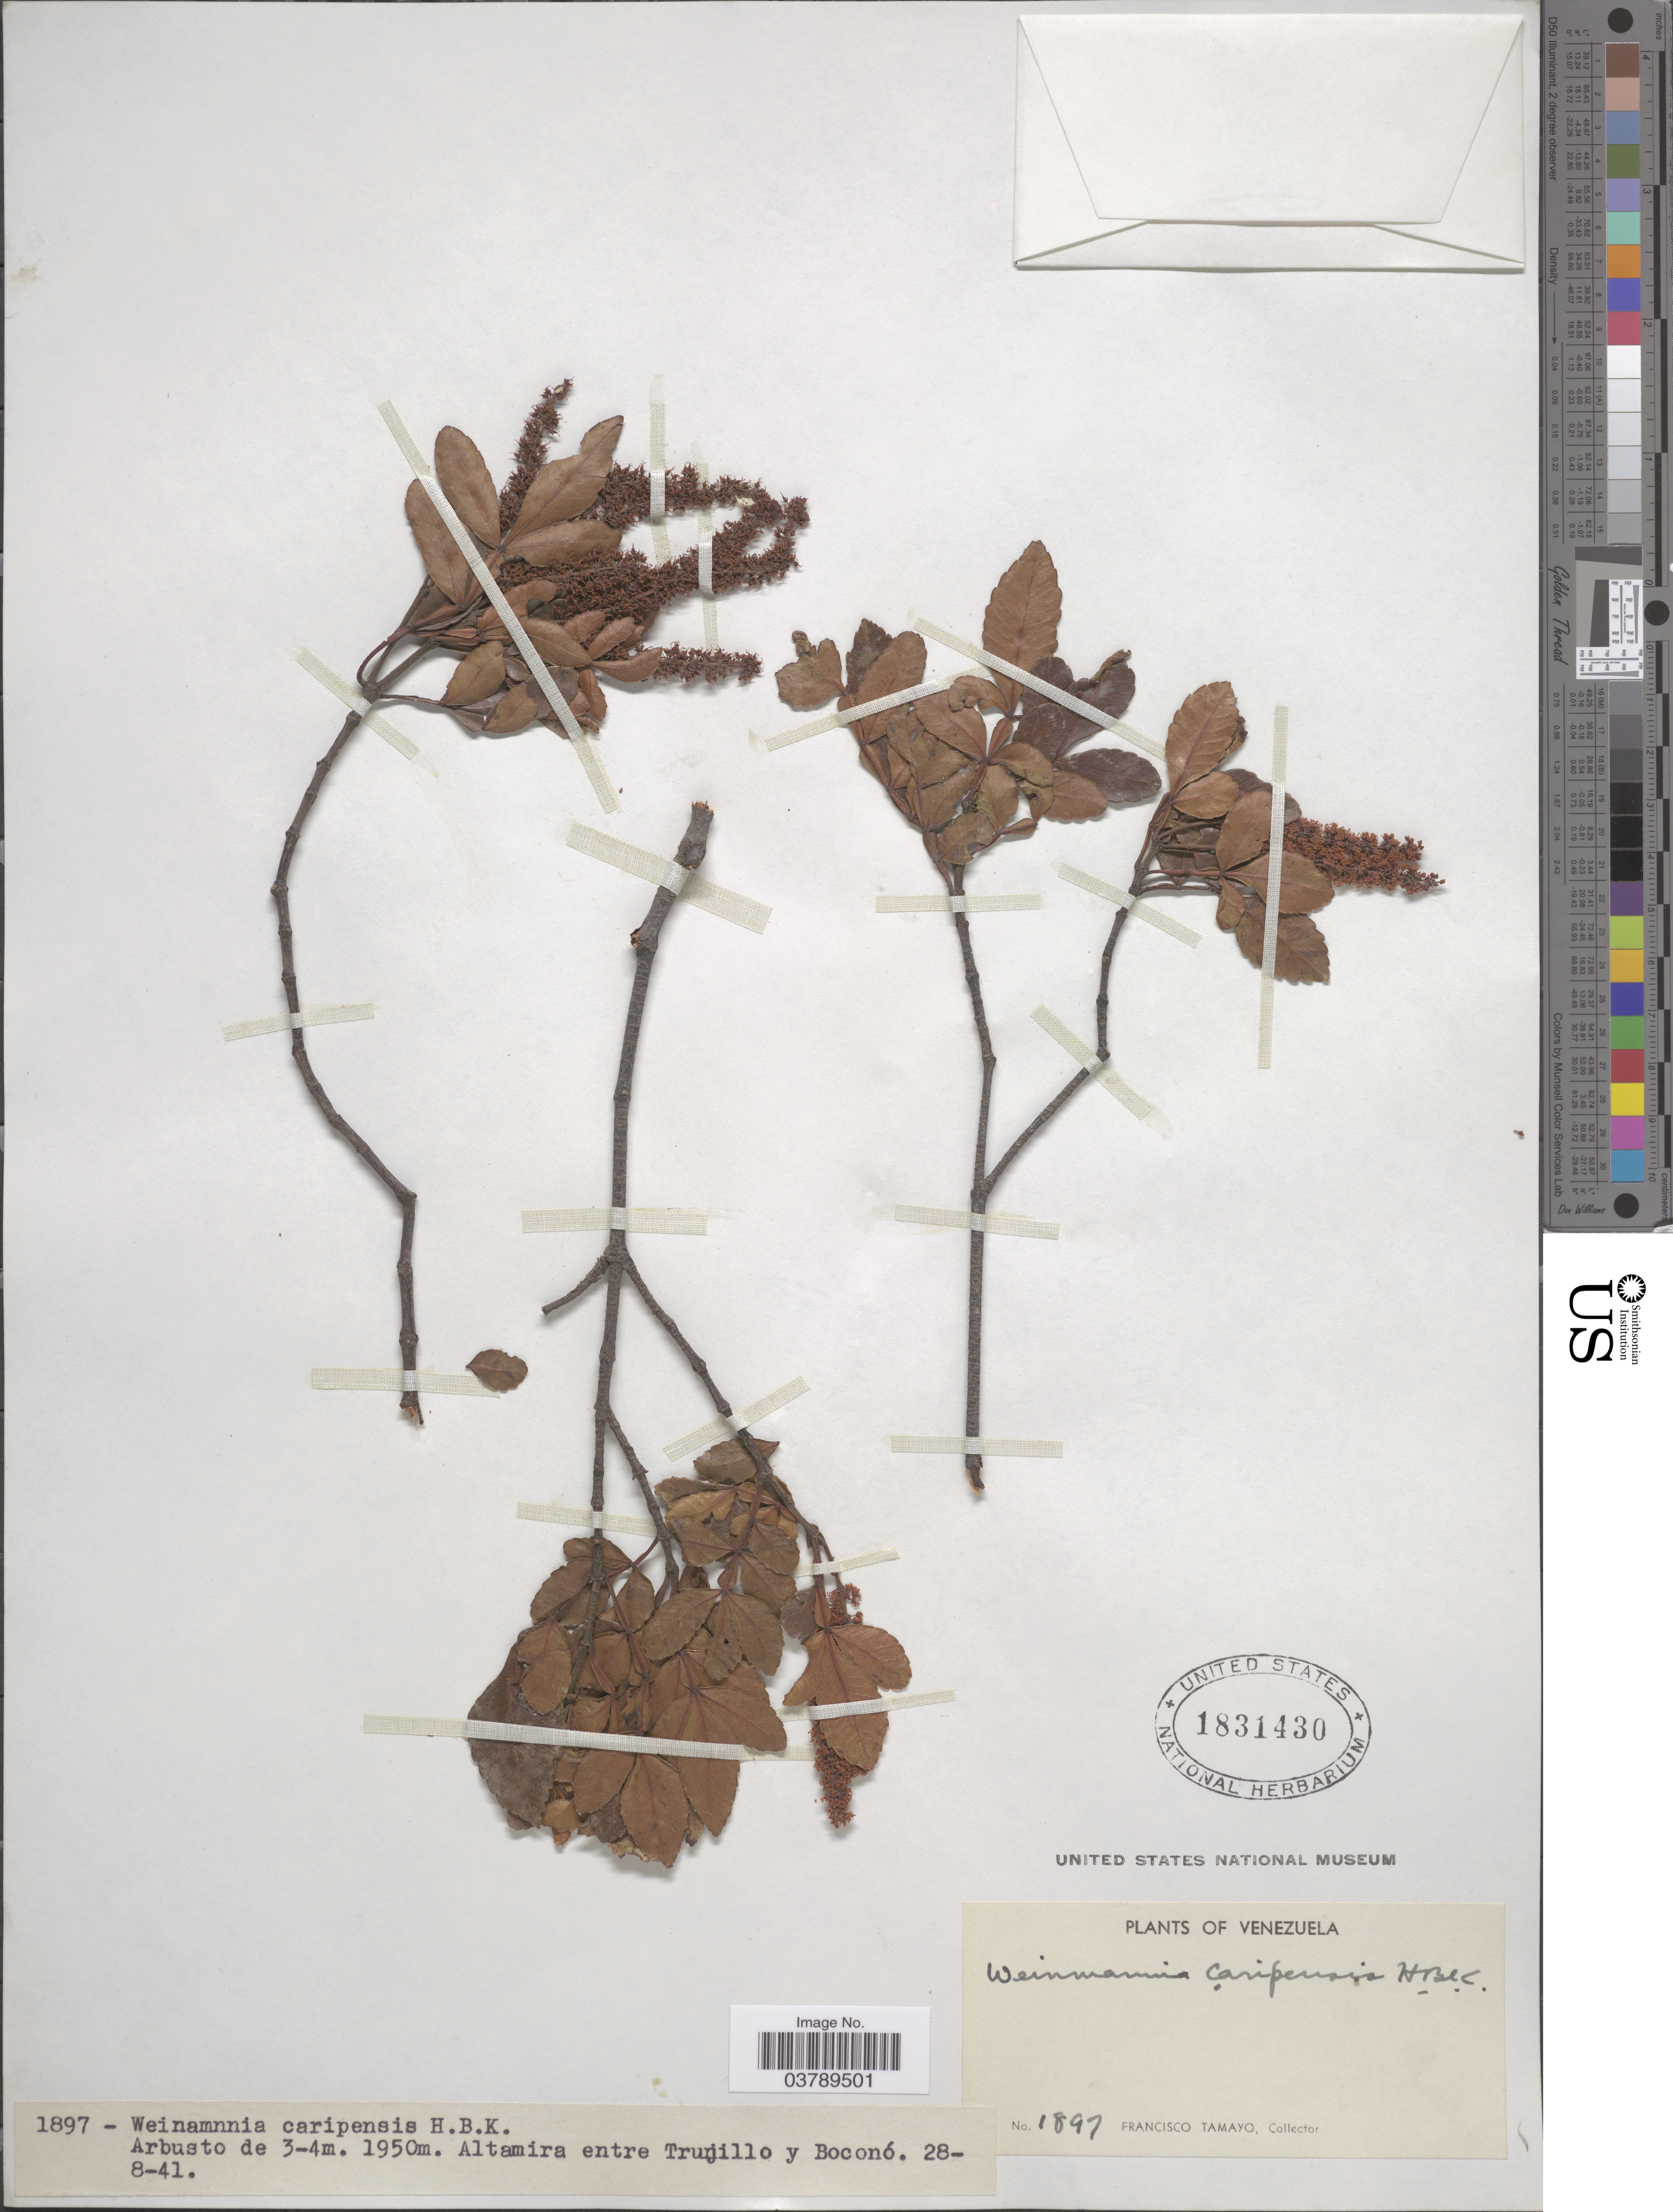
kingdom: Plantae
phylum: Tracheophyta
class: Magnoliopsida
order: Oxalidales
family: Cunoniaceae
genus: Weinmannia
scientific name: Weinmannia pinnata var. caripensis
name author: (Kunth) Cuatrec.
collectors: F. Tamayo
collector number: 1897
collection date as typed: Transcribed d/m/y: 28/8/41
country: Venezuela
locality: Altamira entre Trujillo y Boconó.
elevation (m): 1950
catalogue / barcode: US 1831430